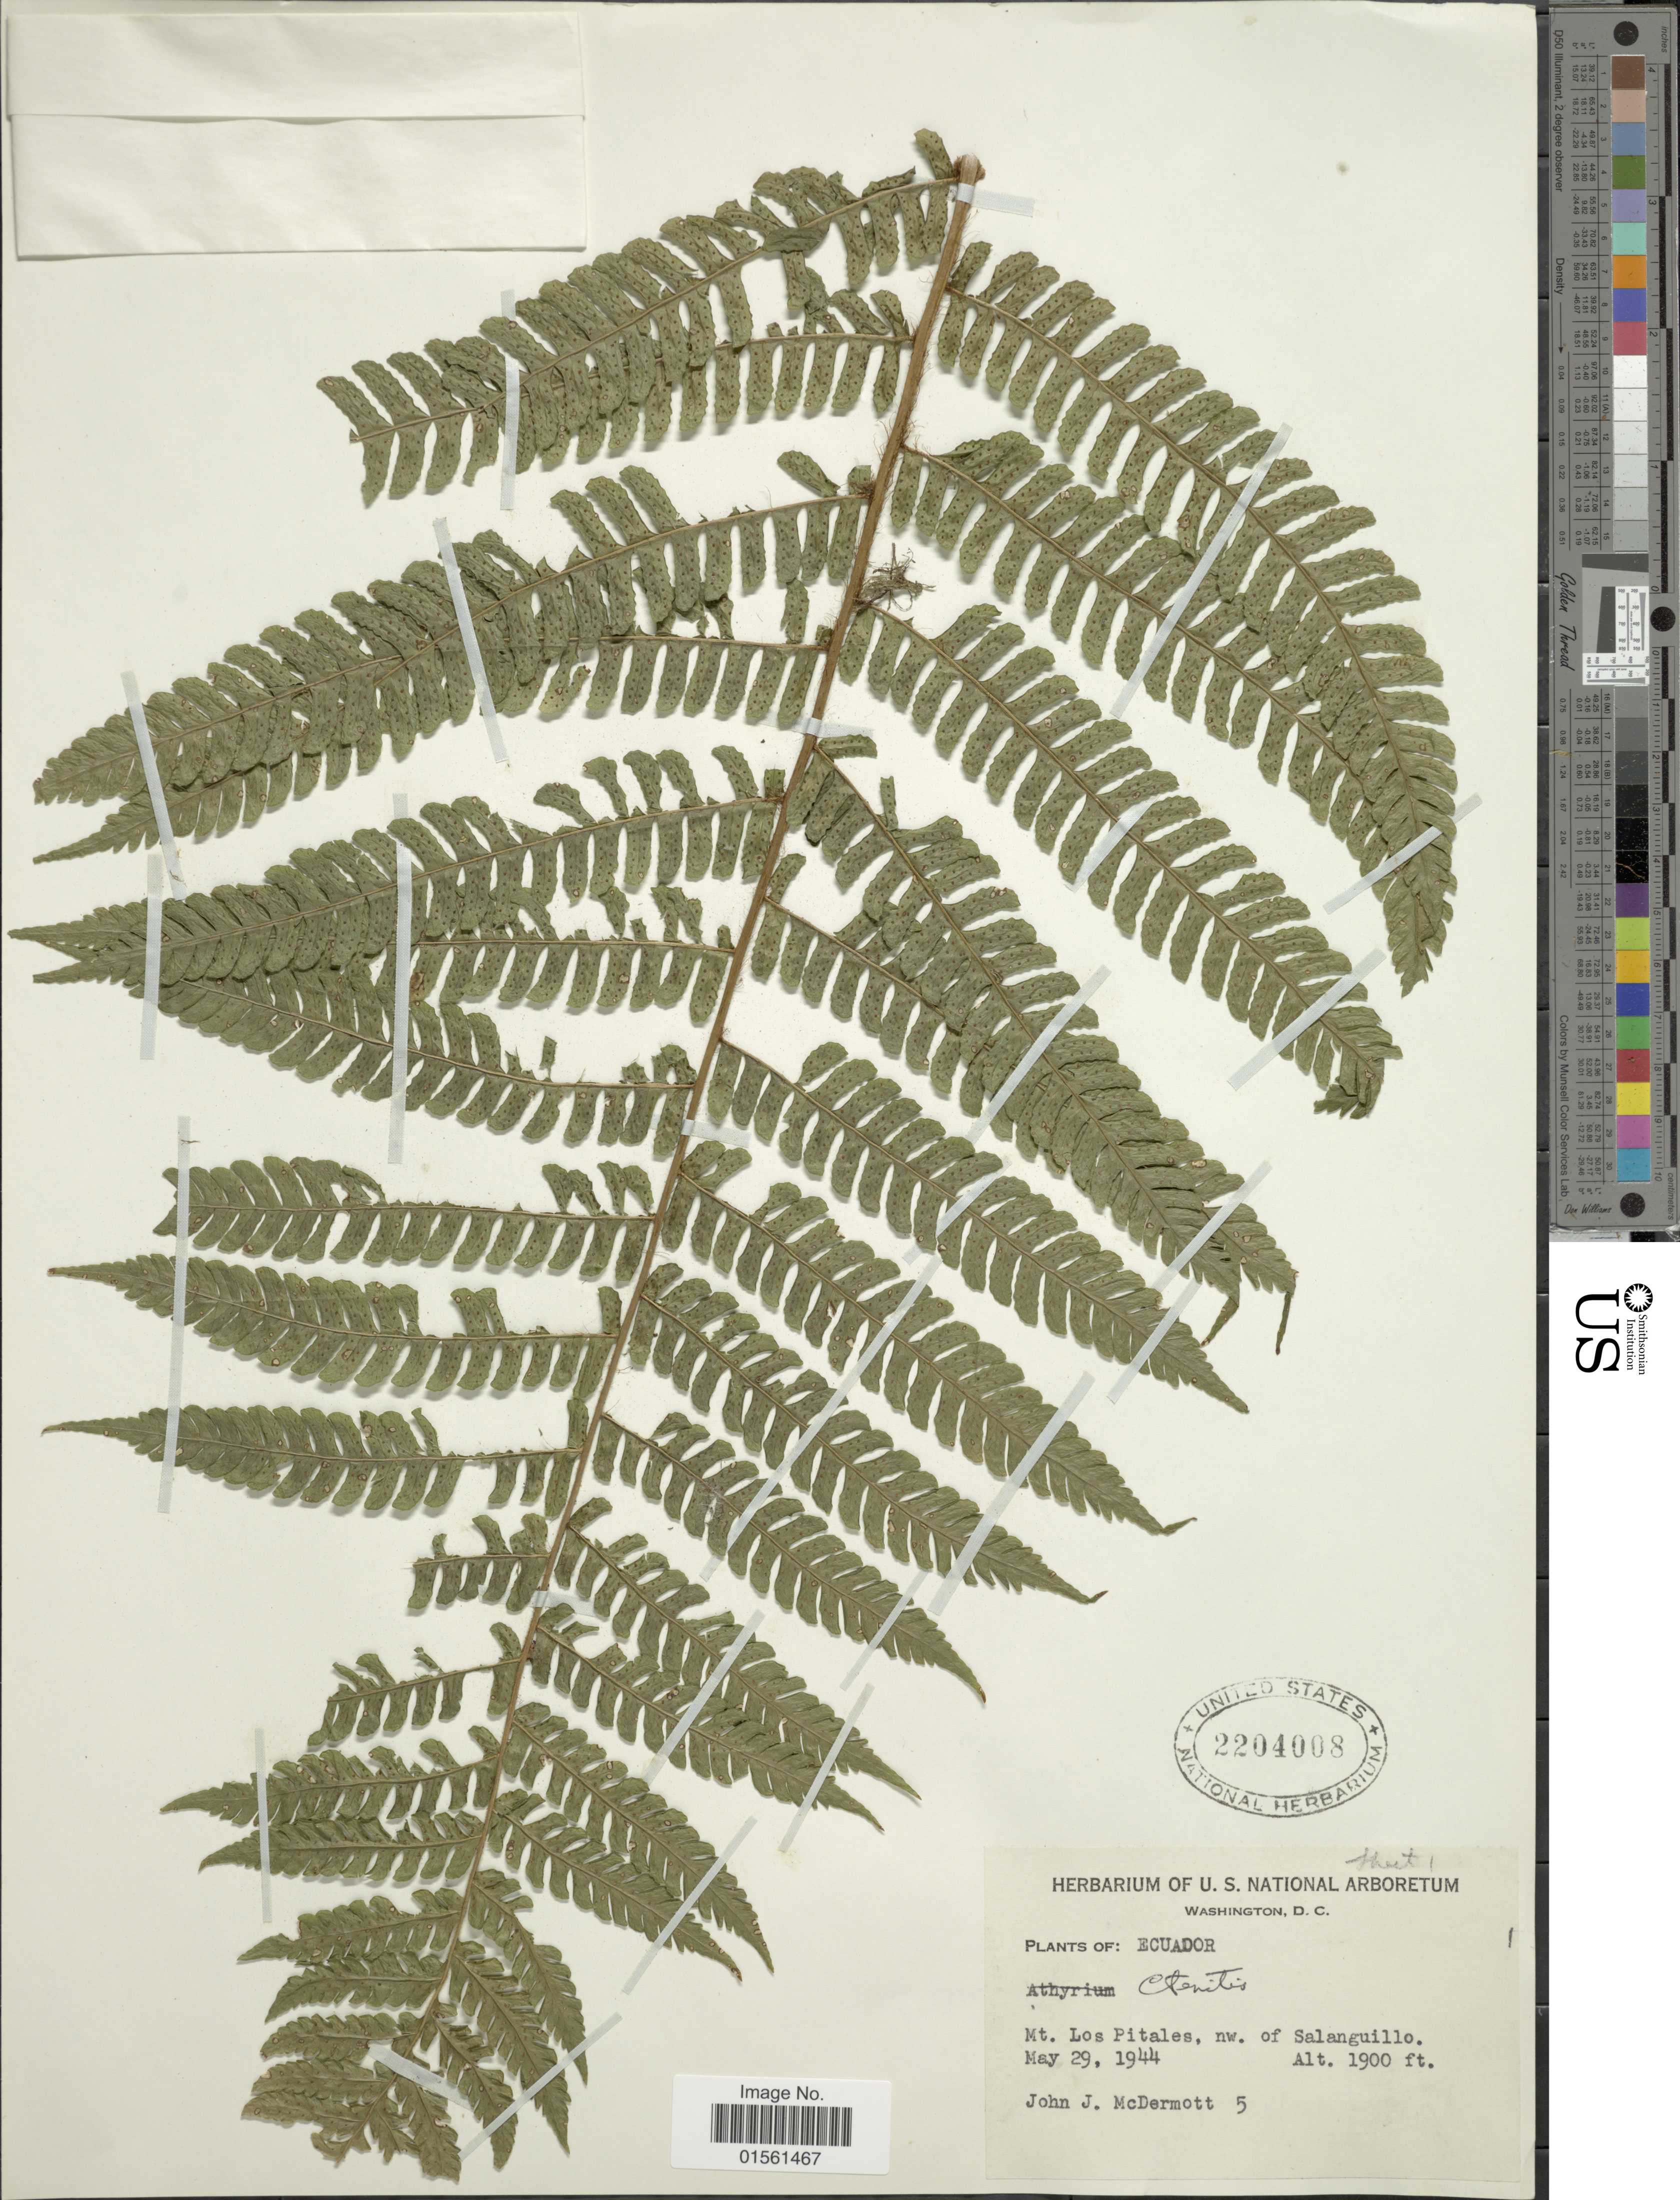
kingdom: Plantae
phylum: Tracheophyta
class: Polypodiopsida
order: Polypodiales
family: Dryopteridaceae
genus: Megalastrum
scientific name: Megalastrum sp.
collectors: J. McDermott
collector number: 5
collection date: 1944-05-29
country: Ecuador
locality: Mt. Los Pitales, nw. of Salanguillo.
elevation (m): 579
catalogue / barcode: US 2204008